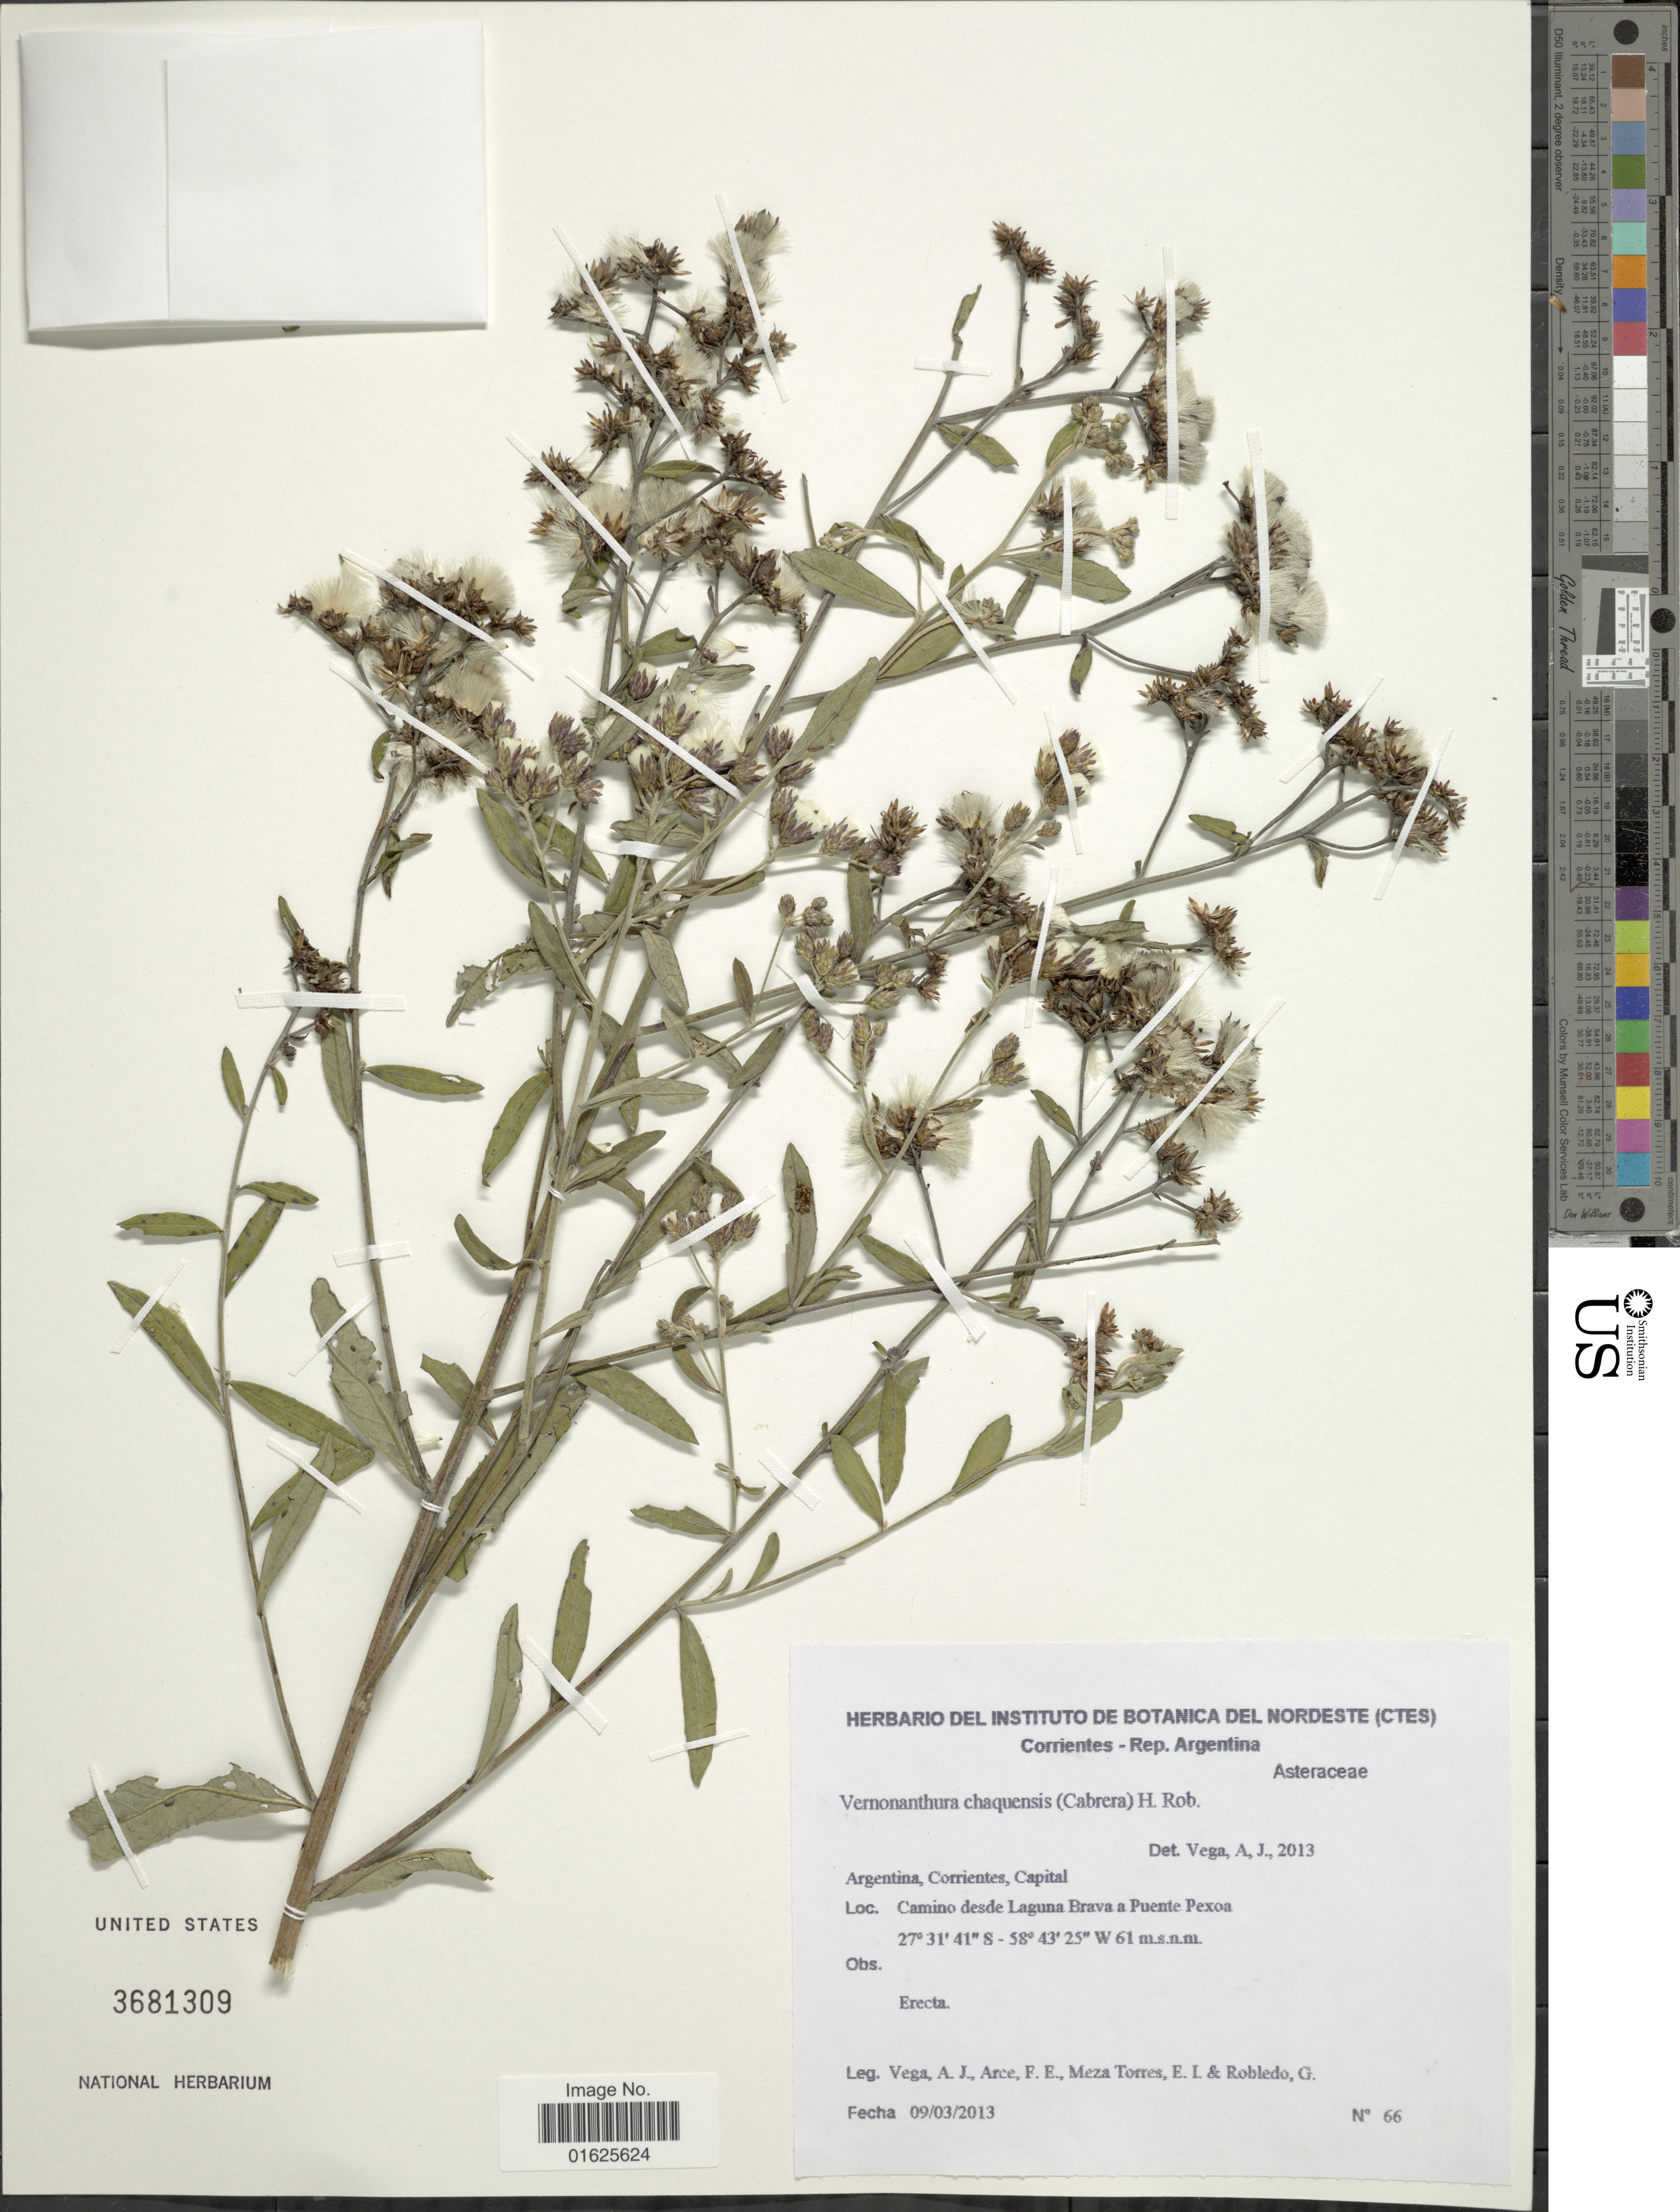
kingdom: Plantae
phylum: Tracheophyta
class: Magnoliopsida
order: Asterales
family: Asteraceae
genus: Vernonanthura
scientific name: Vernonanthura chaquensis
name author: (Cabrera) H. Rob.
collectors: A. Vega, F. Arce, E. Meza Torres & G. Robledo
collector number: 66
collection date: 2013-03-09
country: Argentina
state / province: Corrientes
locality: Capital, camino desde Laguna Brava a Puente Pexoa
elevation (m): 61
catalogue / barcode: US 3681309